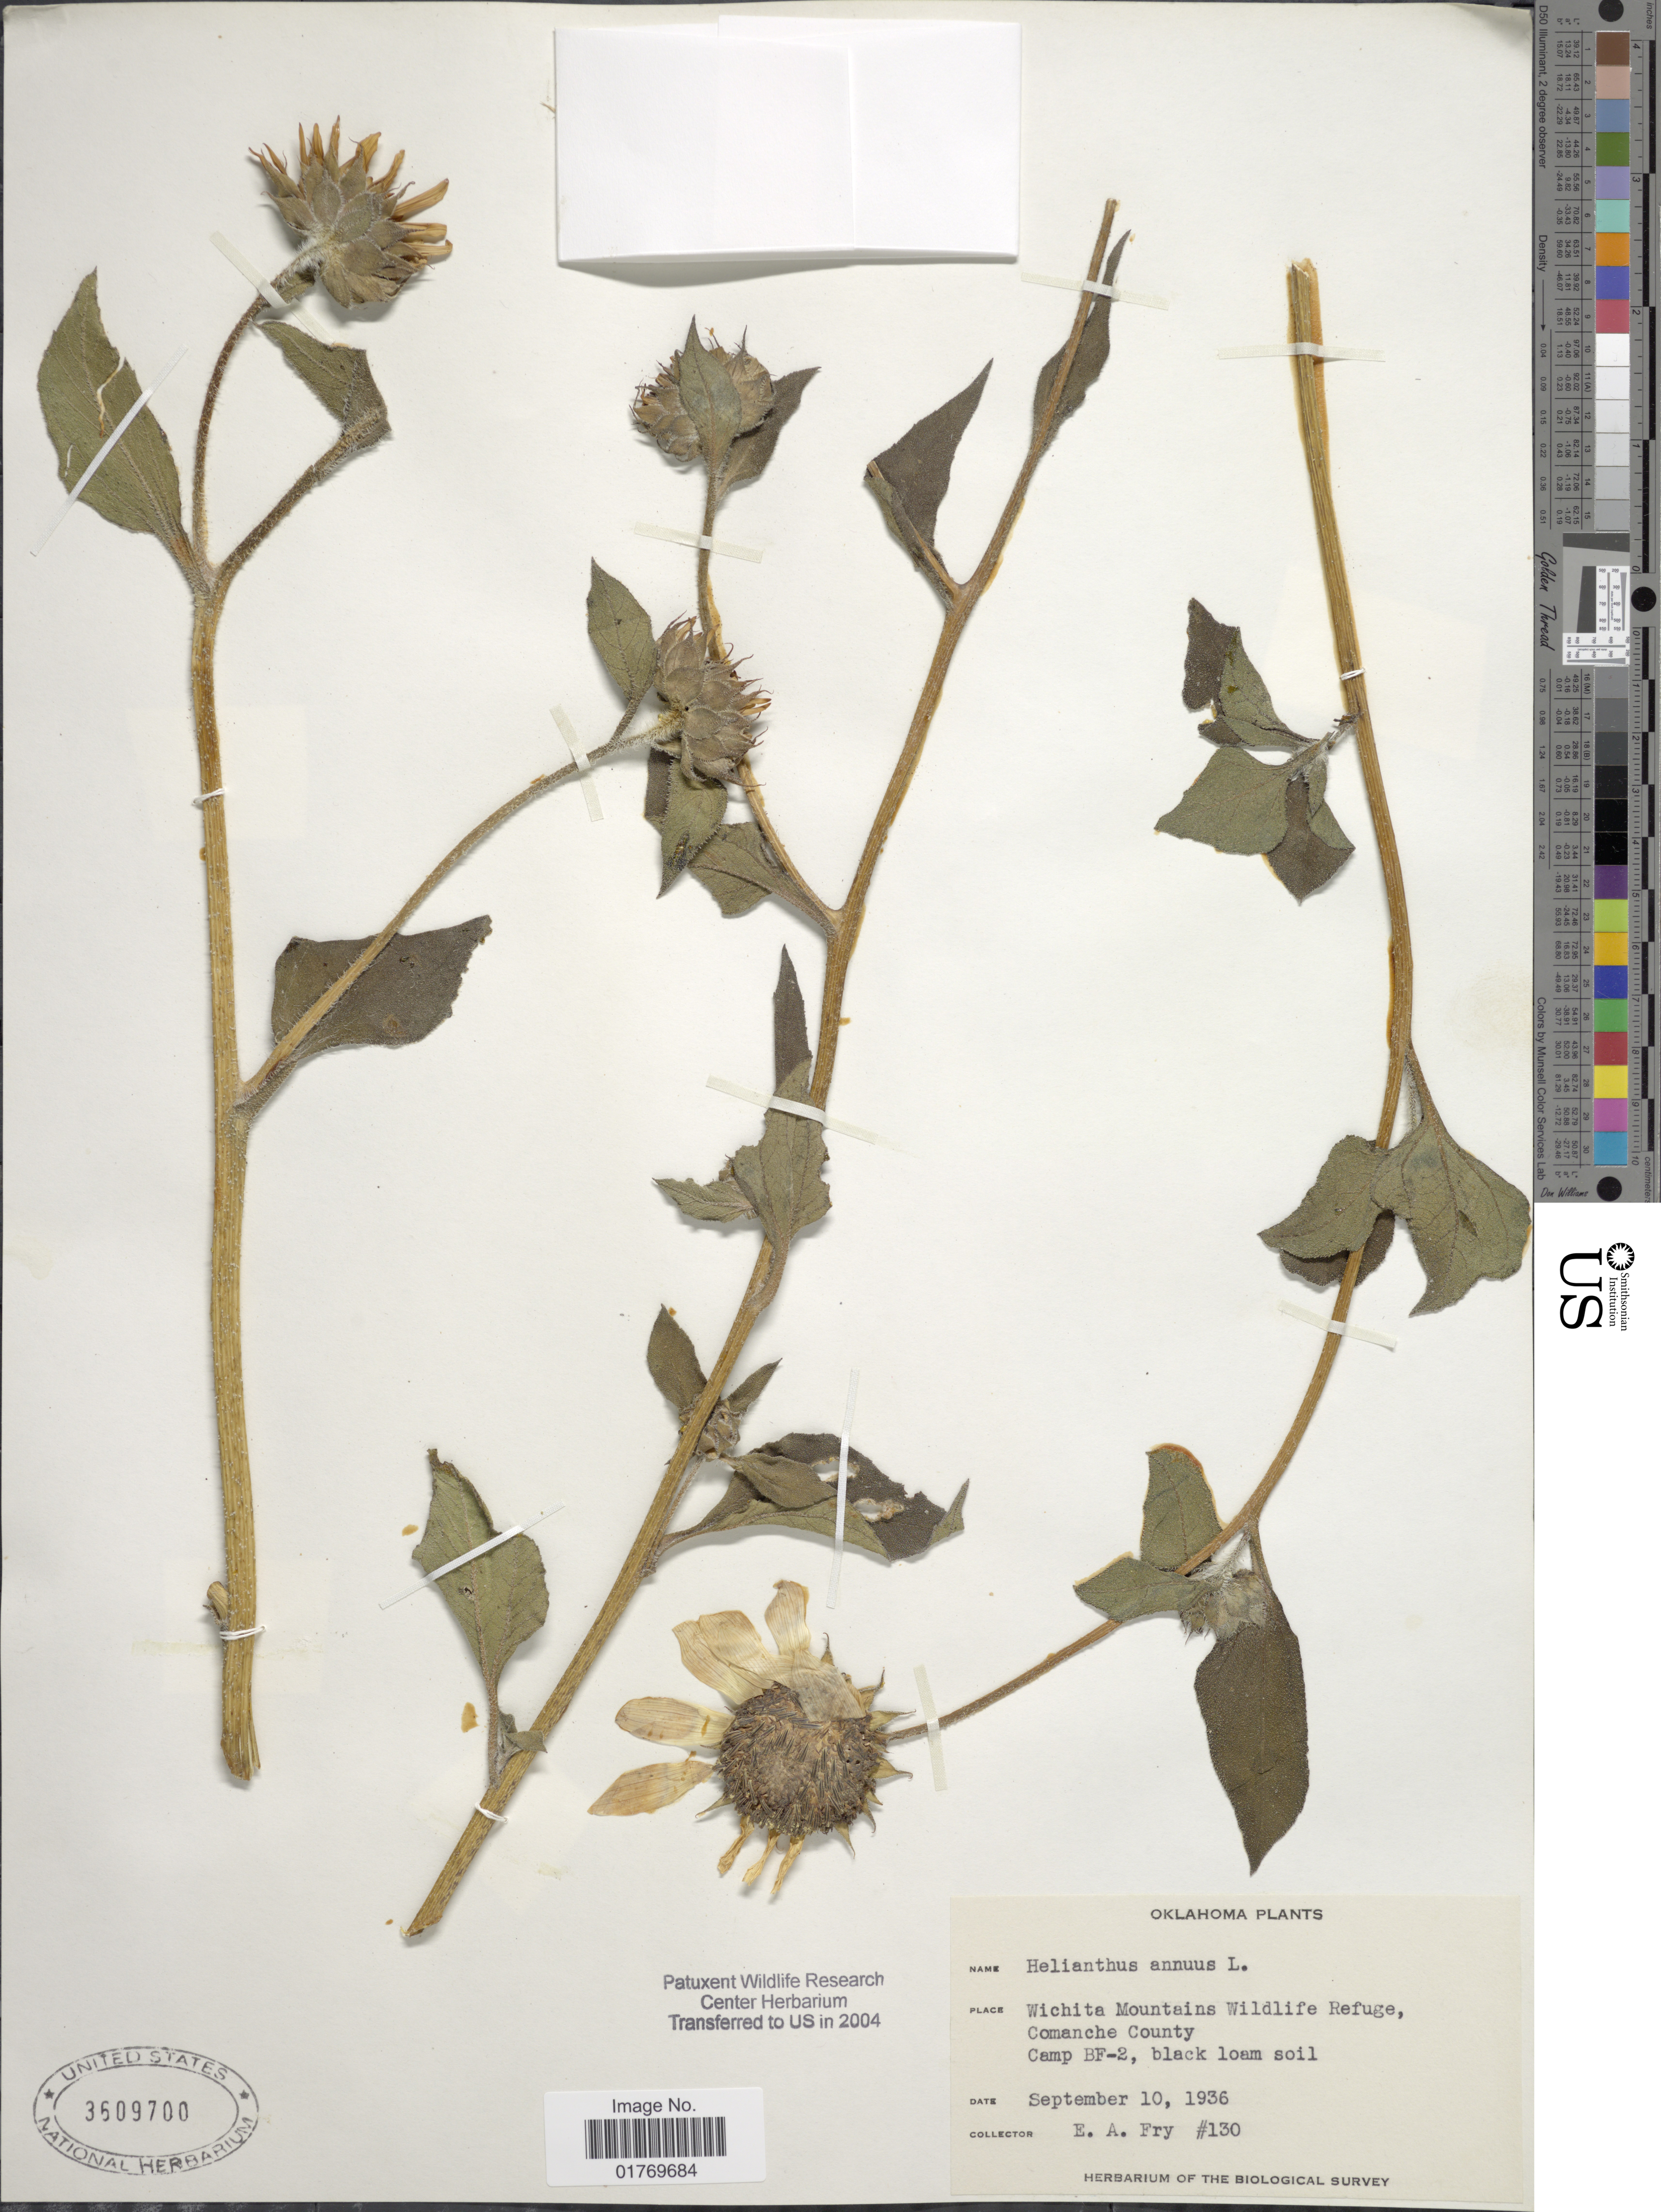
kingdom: Plantae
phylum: Tracheophyta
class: Magnoliopsida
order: Asterales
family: Asteraceae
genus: Helianthus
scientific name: Helianthus annuus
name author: L.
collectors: E. Fry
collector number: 130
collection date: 1936-09-10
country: United States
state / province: Oklahoma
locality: Wichita Mountains Wildlife Refuge, Comanche County, Camp BF-2, black loam soil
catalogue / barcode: US 3609700